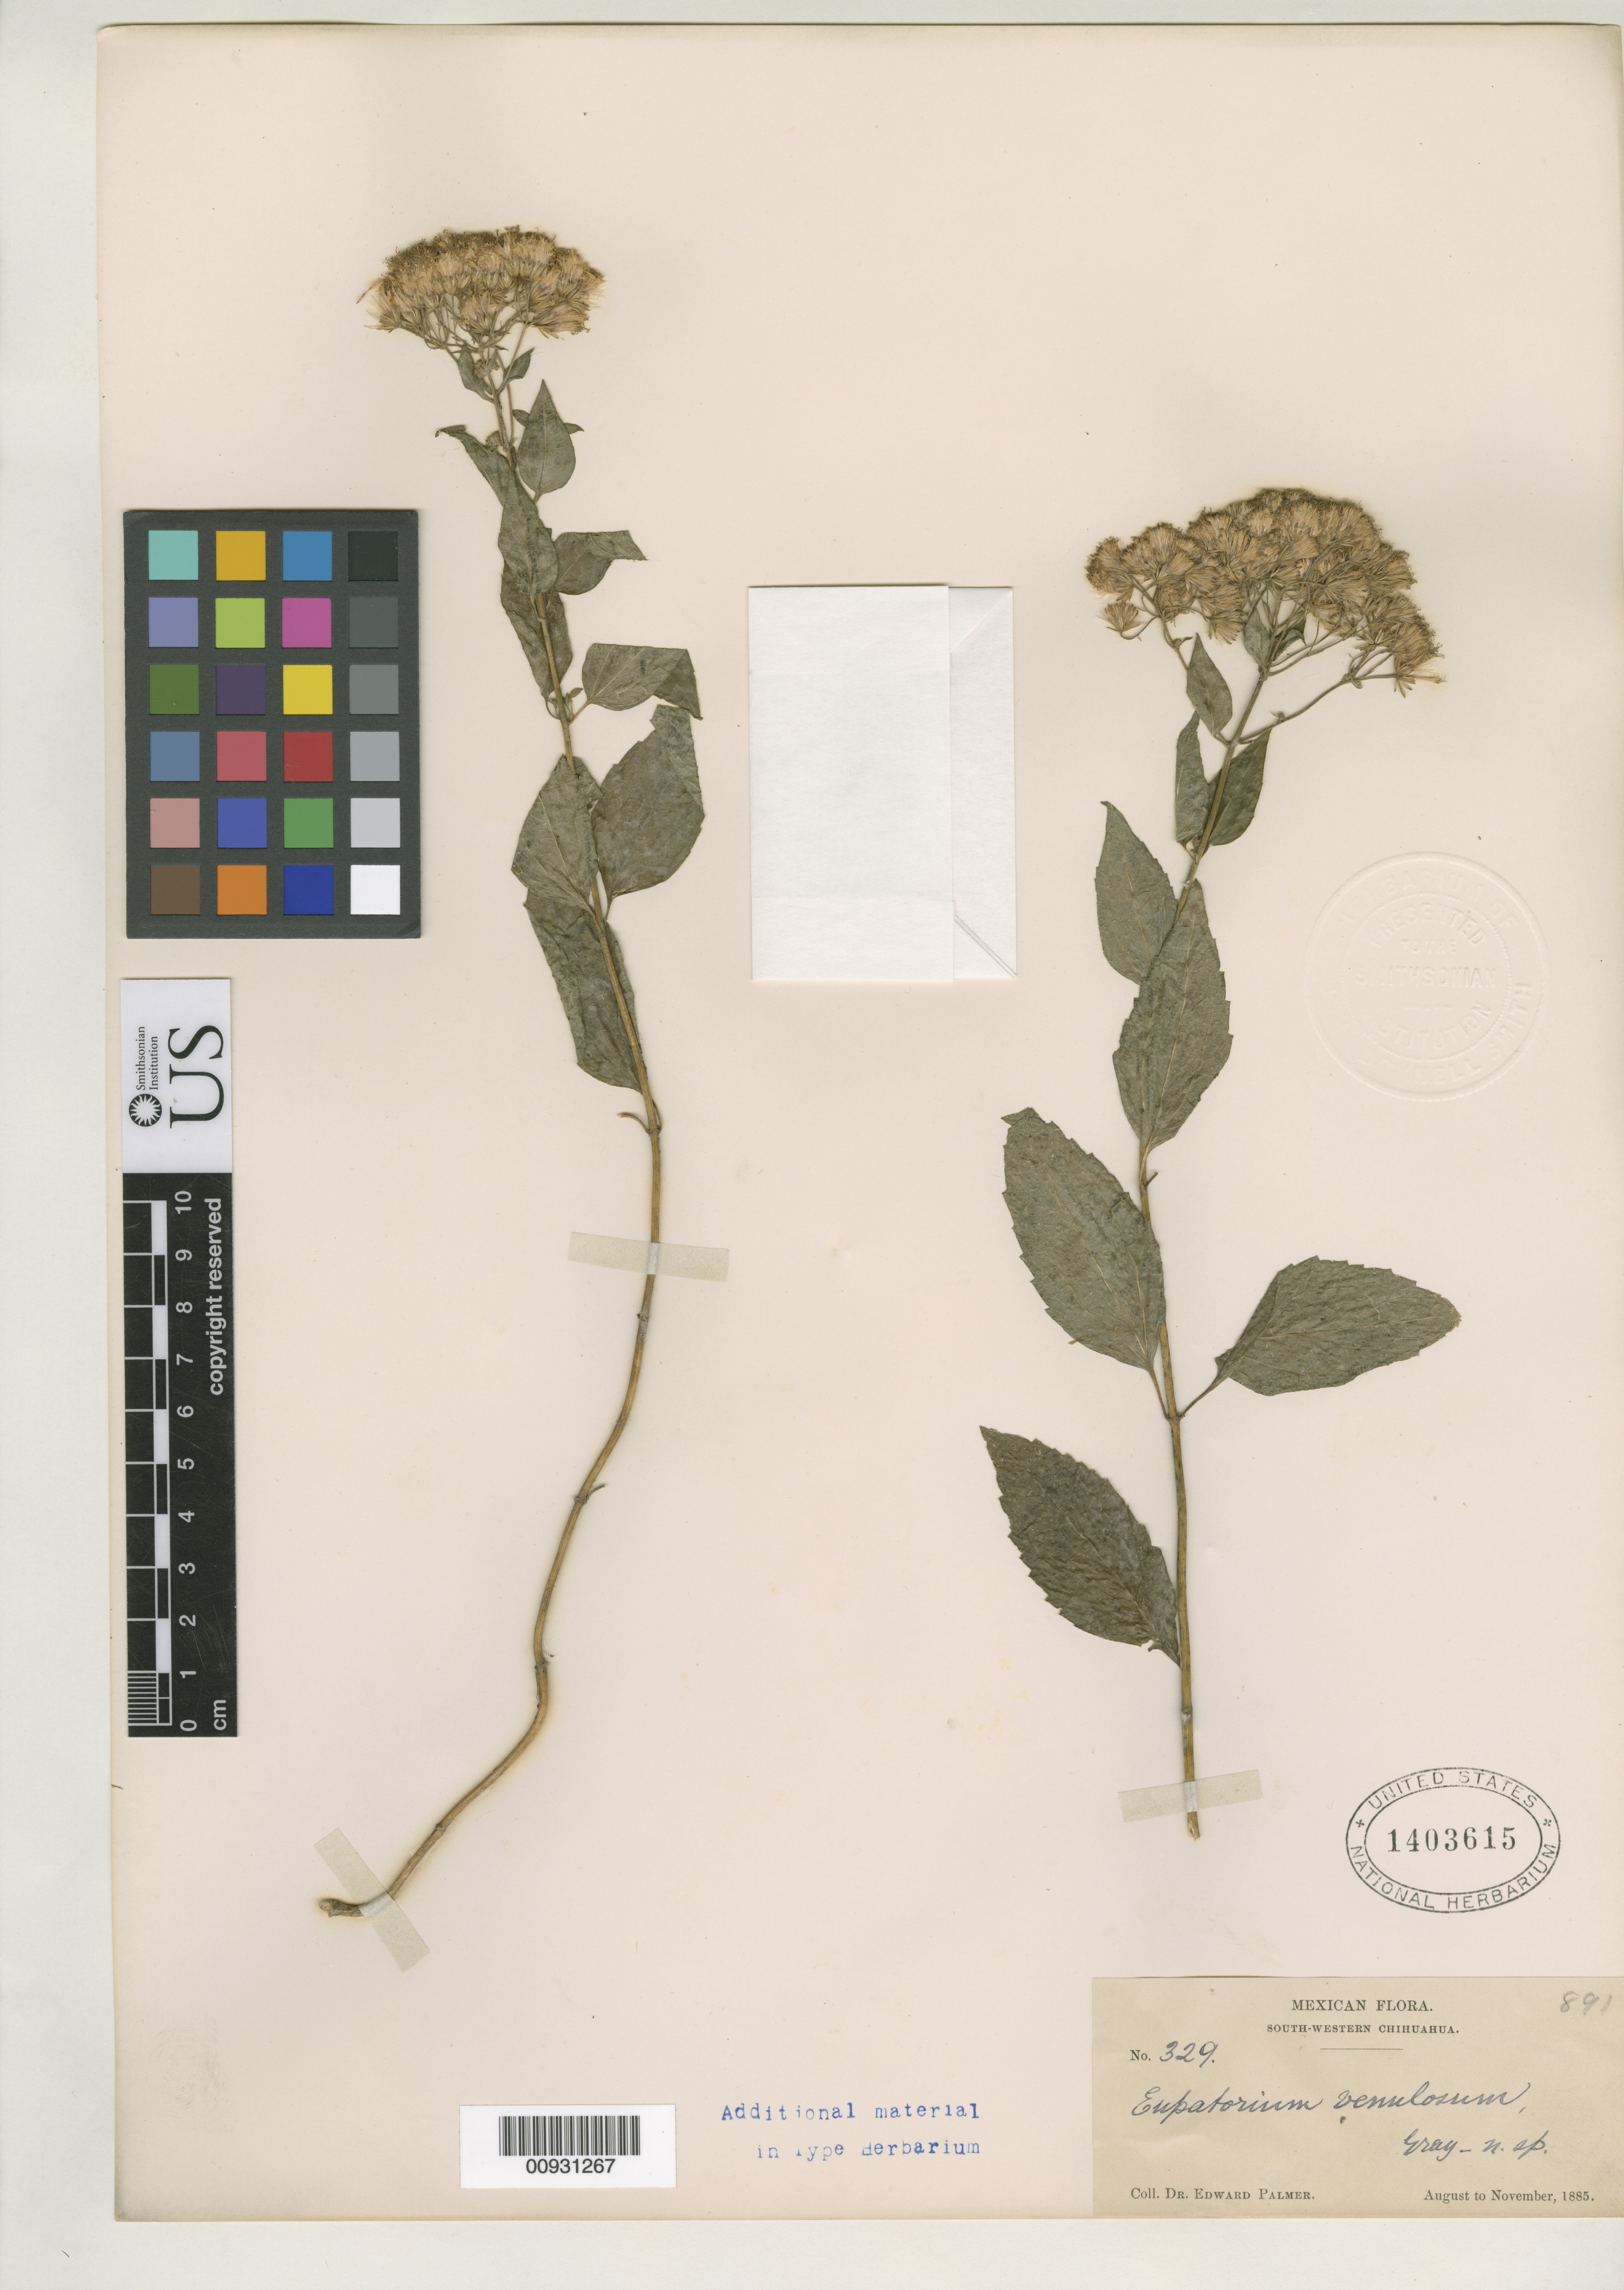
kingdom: Plantae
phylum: Tracheophyta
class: Magnoliopsida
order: Asterales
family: Asteraceae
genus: Eupatorium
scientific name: Eupatorium venulosum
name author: A. Gray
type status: Isotype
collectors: E. Palmer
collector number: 329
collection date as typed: Aug 1885 to Nov 1885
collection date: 1885-08/1885-11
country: Mexico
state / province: Chihuahua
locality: South-western Chihuahua.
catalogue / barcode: US 1403615